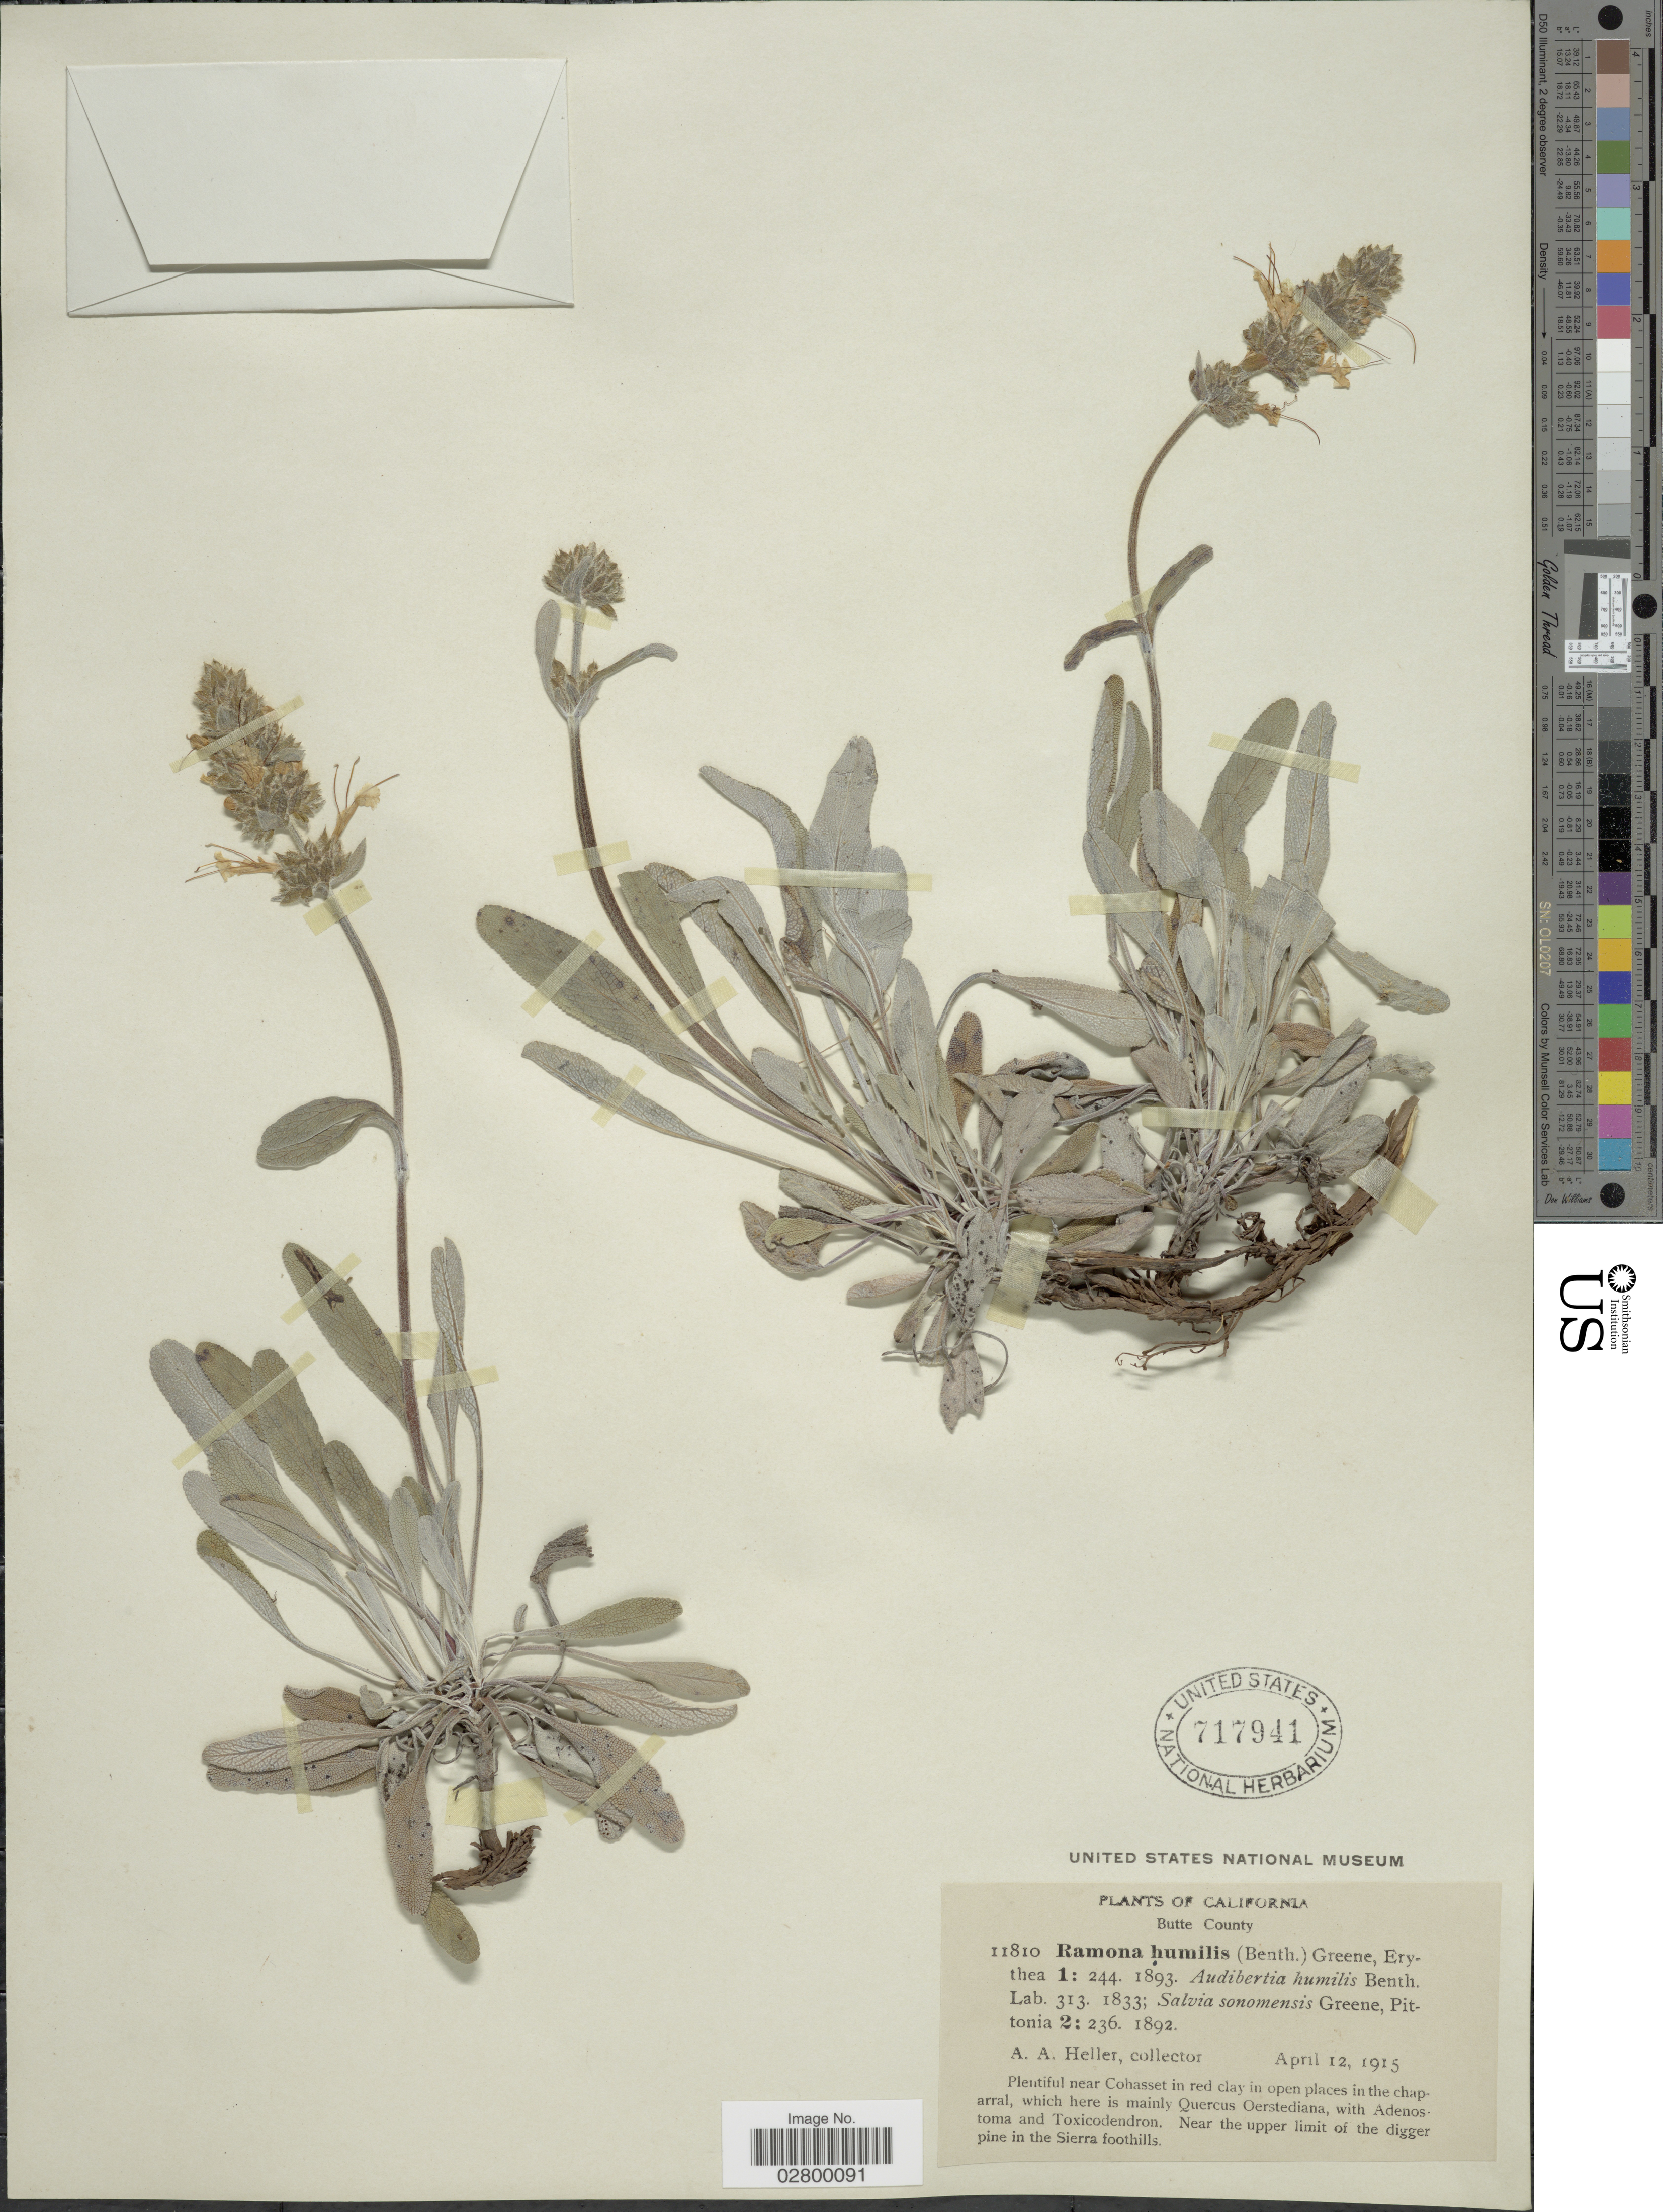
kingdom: Plantae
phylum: Tracheophyta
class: Magnoliopsida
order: Lamiales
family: Lamiaceae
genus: Salvia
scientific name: Salvia sonomensis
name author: Greene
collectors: A. A. Heller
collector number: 11810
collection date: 1915-04-12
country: United States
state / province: California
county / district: Butte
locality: Butte County, Near the upper limit of the digger pine in the Sierra foothills.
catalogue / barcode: US 717941